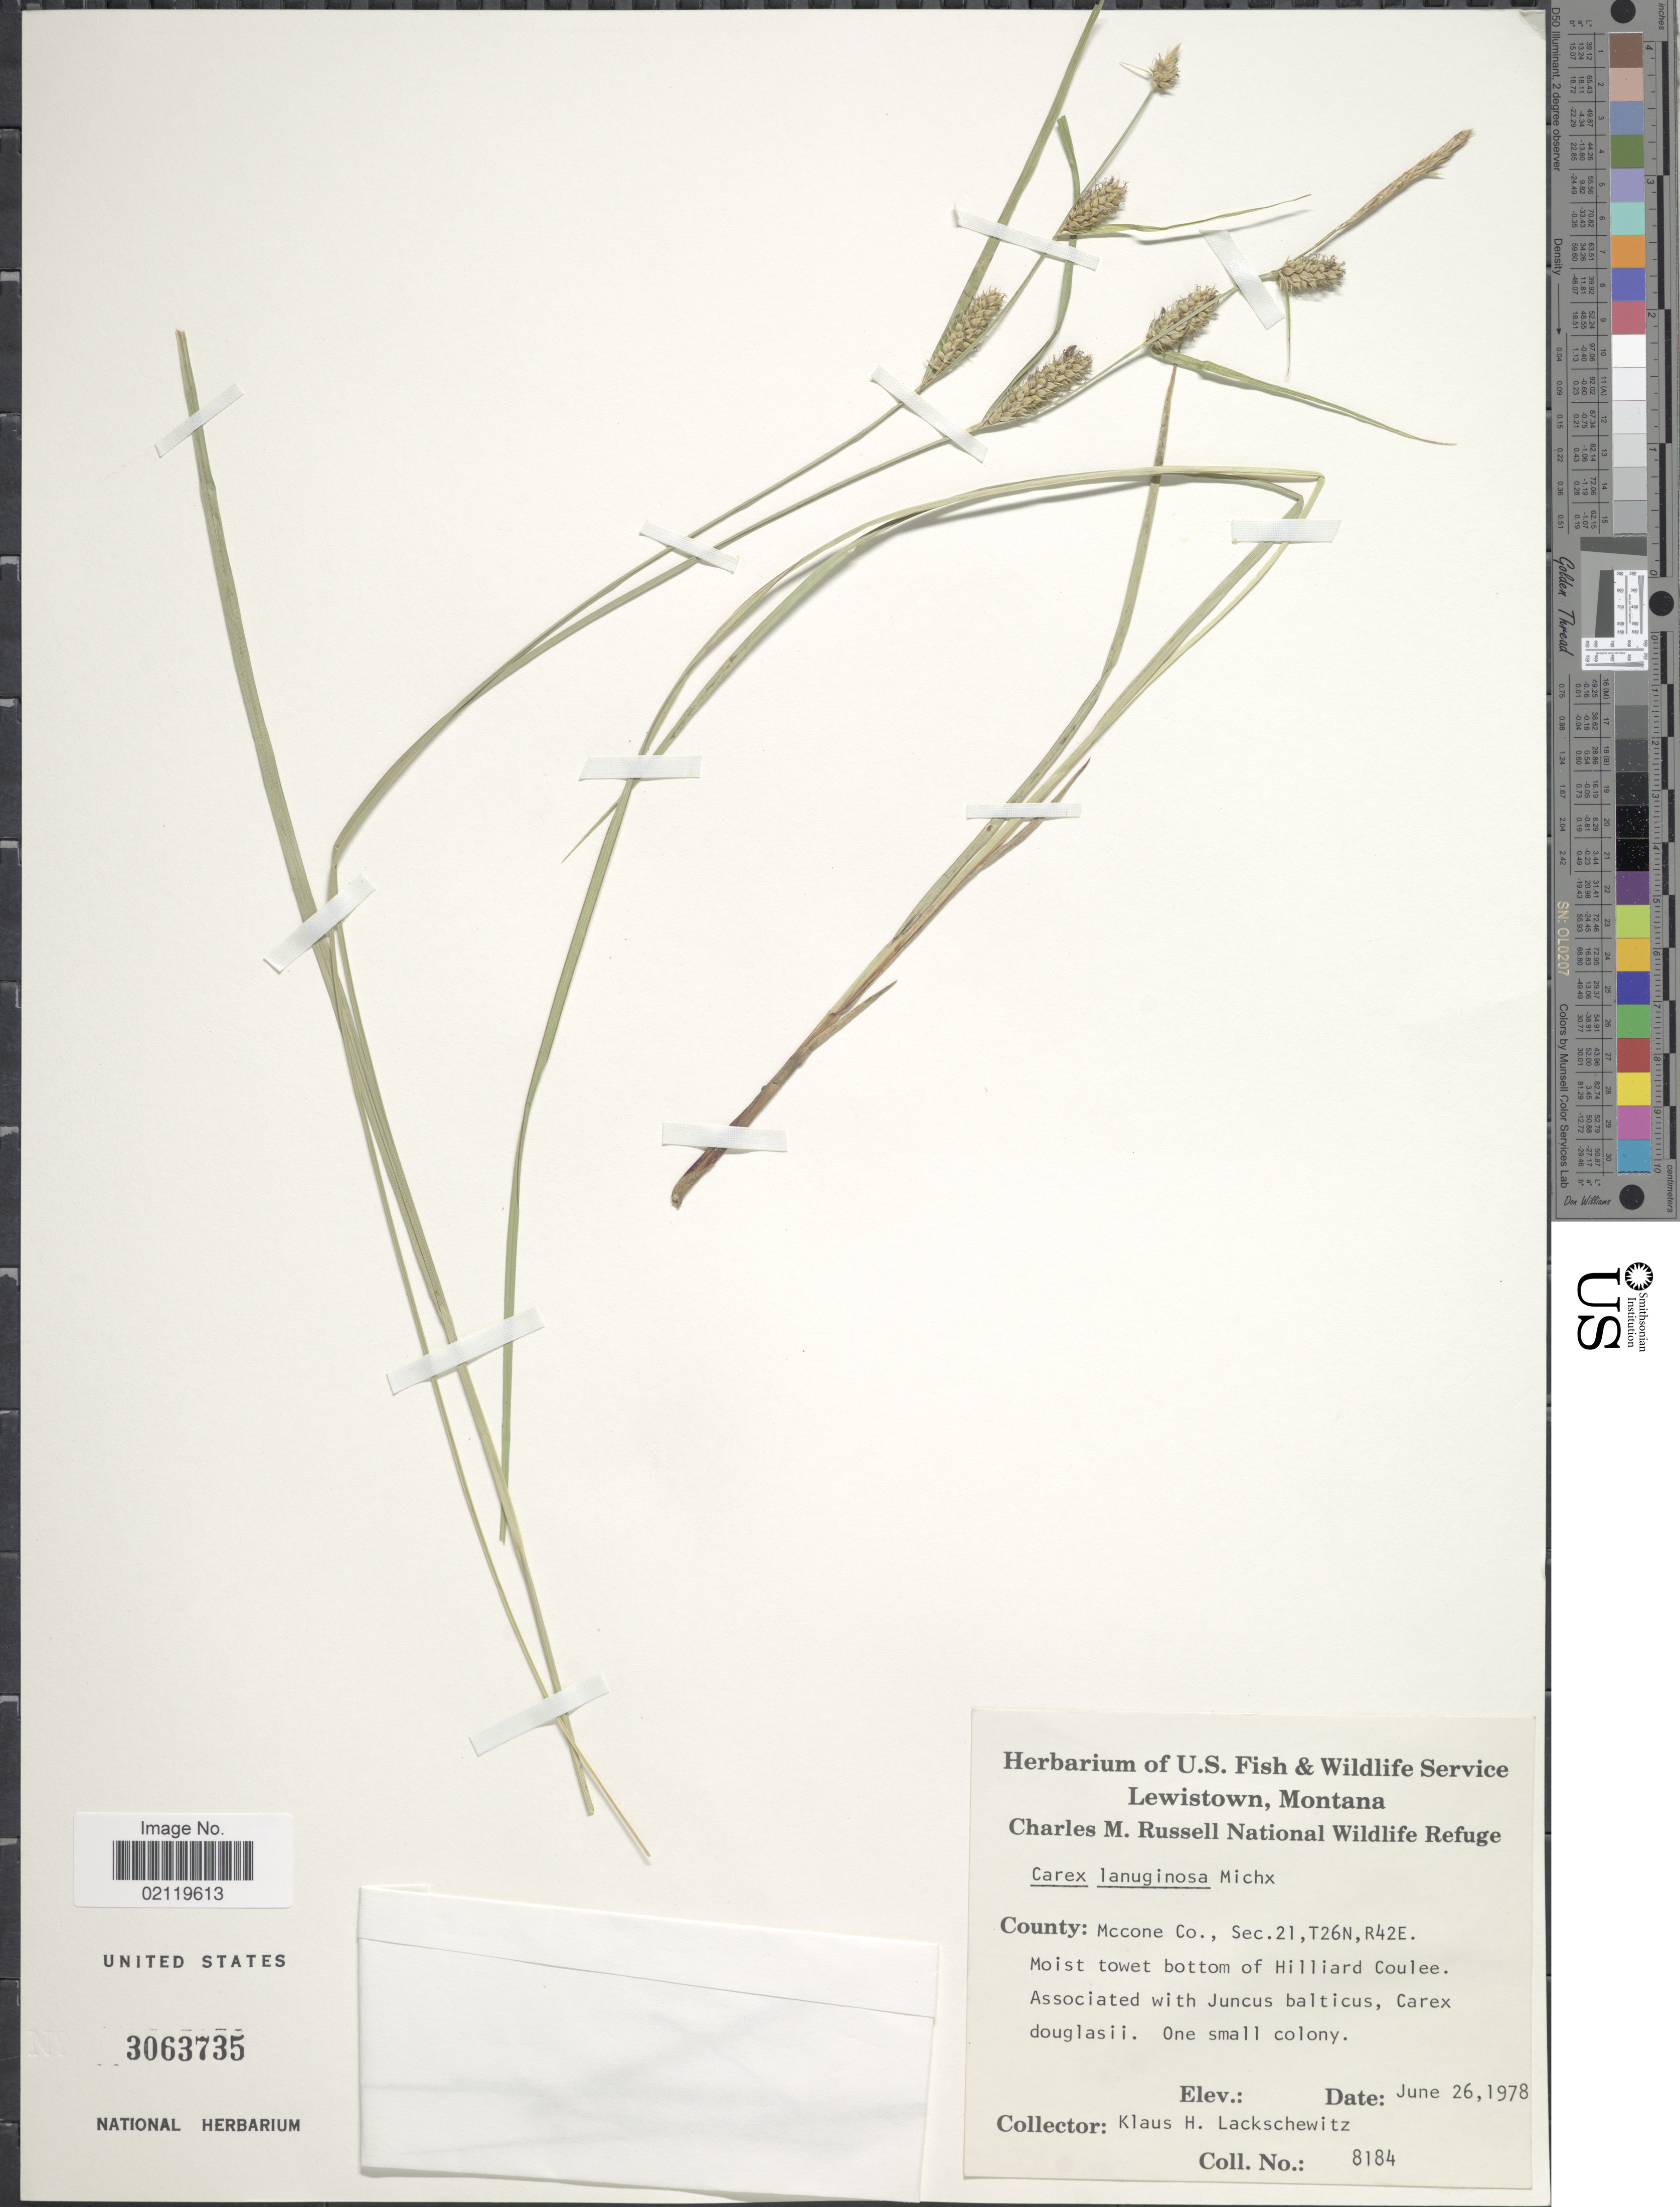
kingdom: Plantae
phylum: Tracheophyta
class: Liliopsida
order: Poales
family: Cyperaceae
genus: Carex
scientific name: Carex pellita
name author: Muhl. ex Willd.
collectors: K. Lackschewitz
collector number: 8184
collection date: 1978-06-26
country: United States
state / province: Montana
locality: Mccone Co., Sec. 21, T26N, R42E. Moist towet bottom of Hilliard Coulee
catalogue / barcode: US 3063735